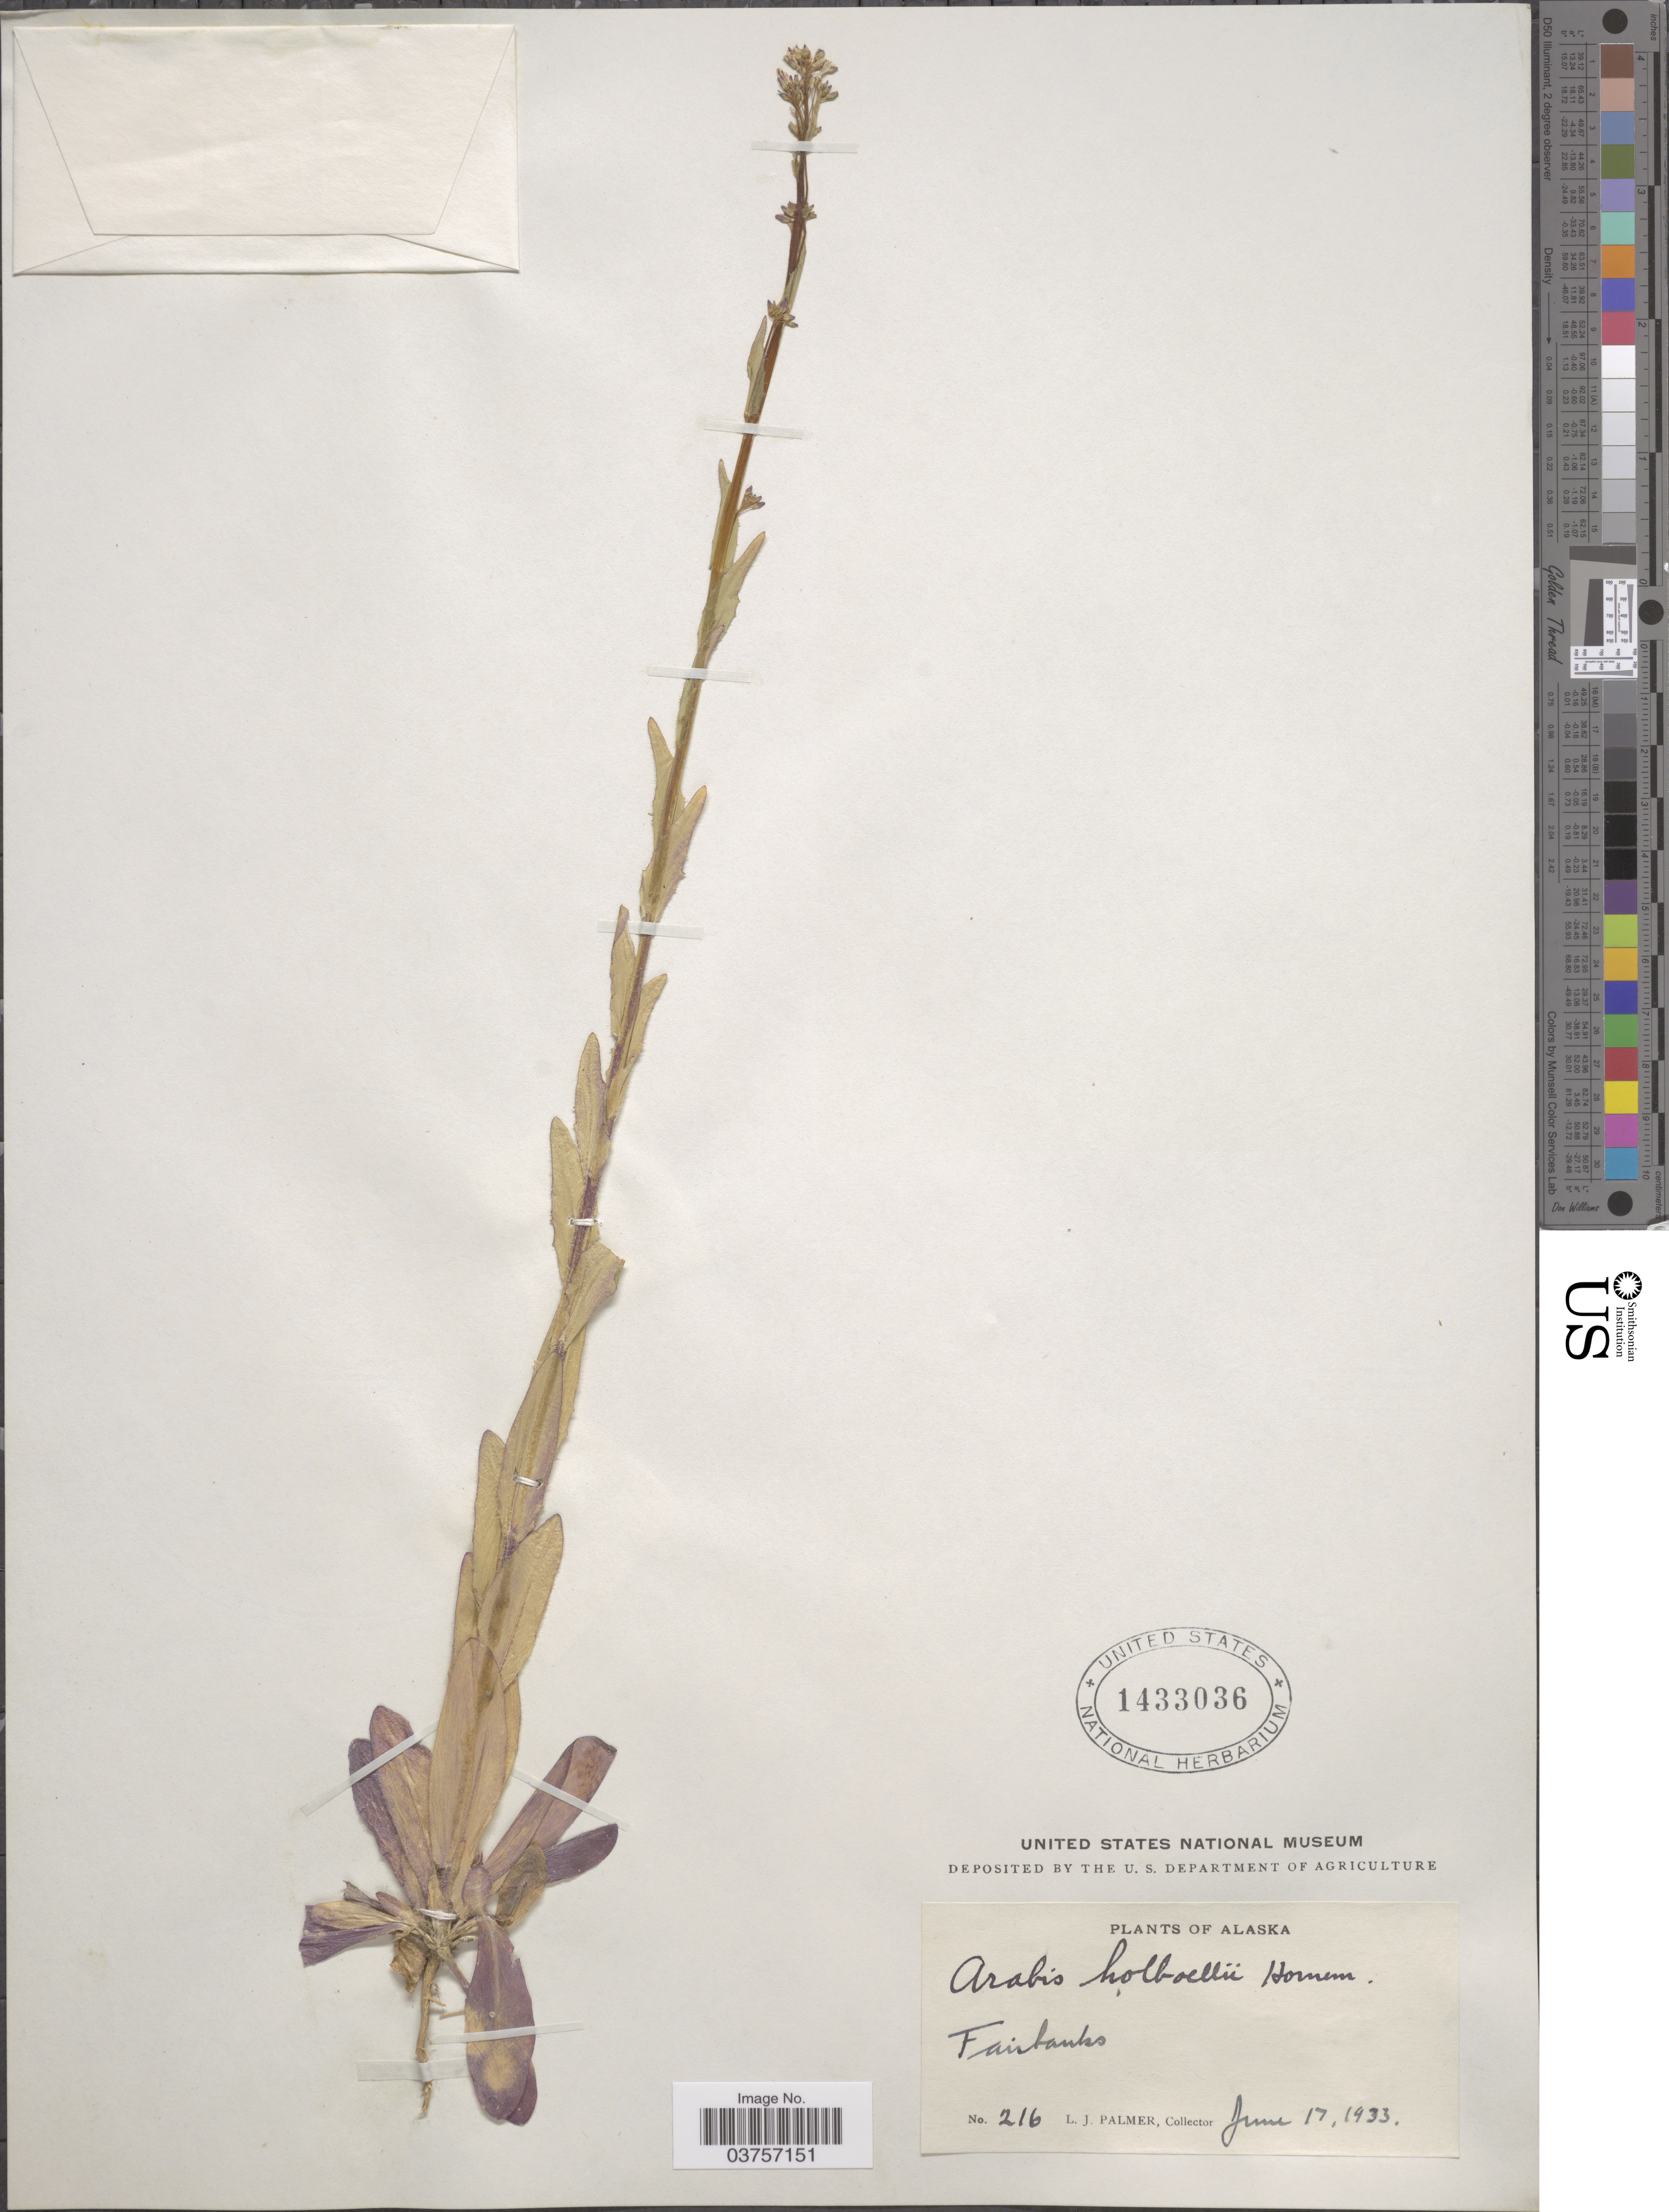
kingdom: Plantae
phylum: Tracheophyta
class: Magnoliopsida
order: Brassicales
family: Brassicaceae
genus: Arabis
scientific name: Arabis hirsuta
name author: (L.) Scop.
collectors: L. J. Palmer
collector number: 216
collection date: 1933-06-17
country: United States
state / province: Alaska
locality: Fairbanks.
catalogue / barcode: US 1433036